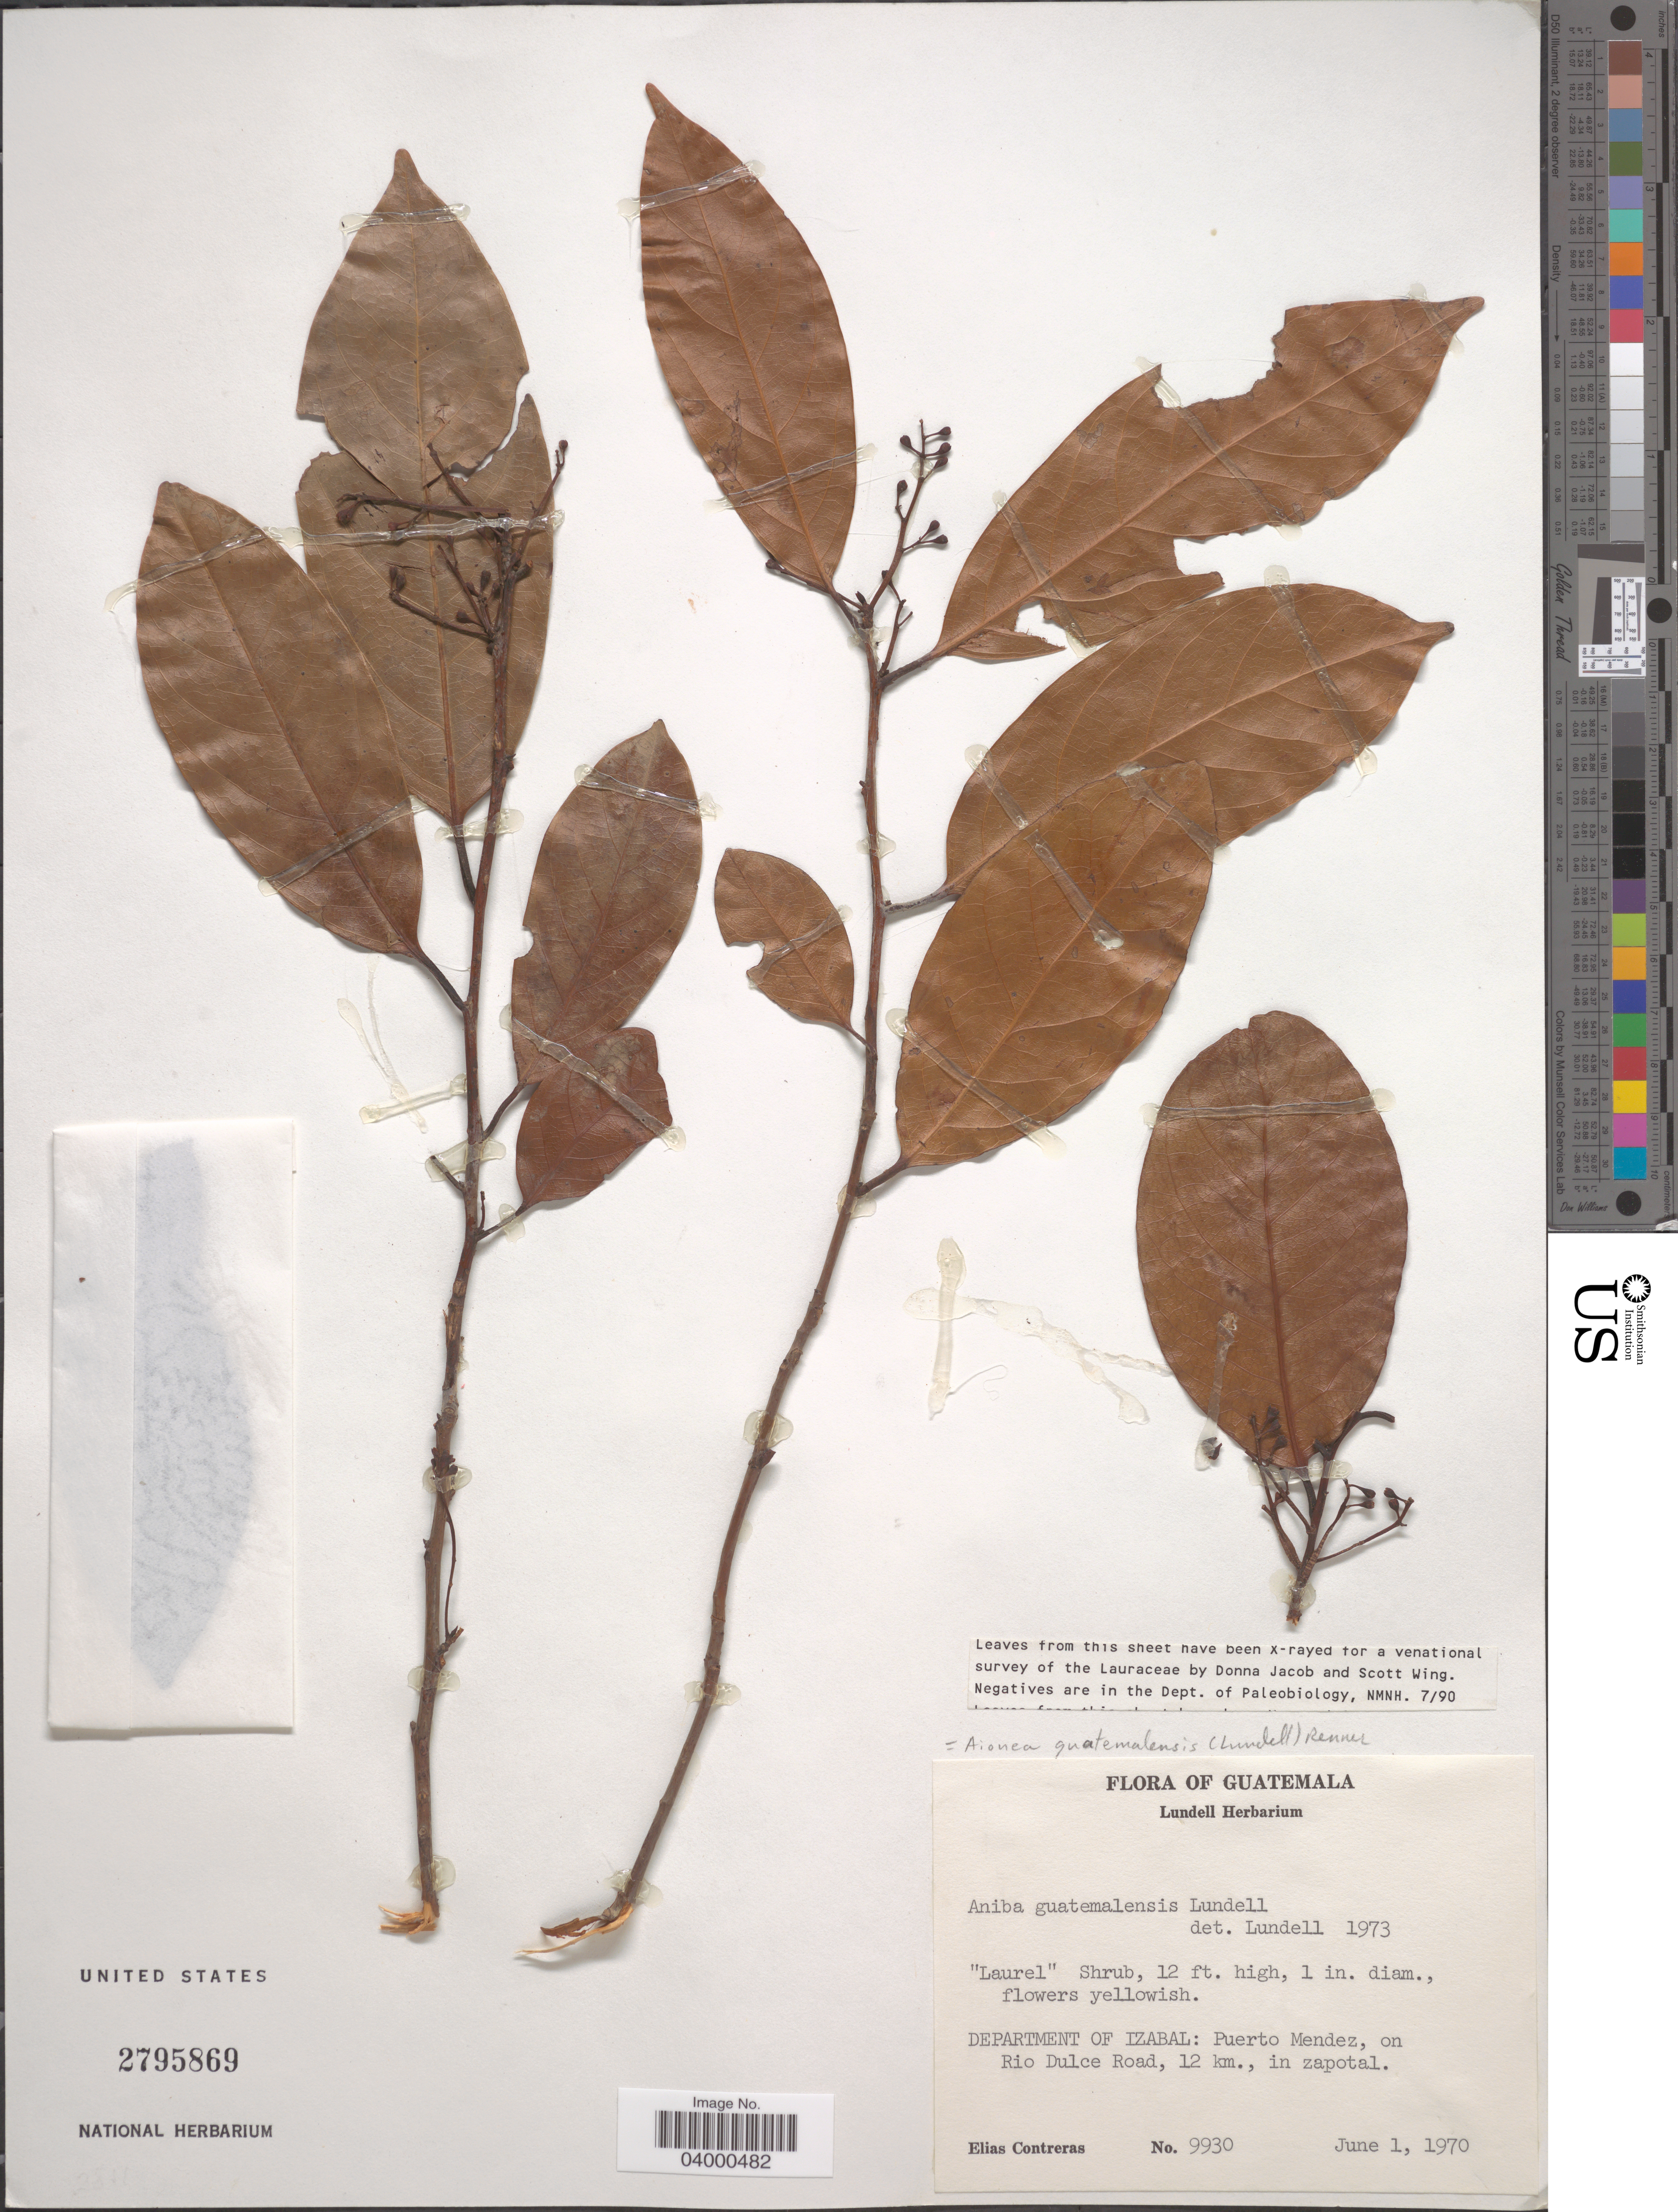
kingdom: Plantae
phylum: Tracheophyta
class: Magnoliopsida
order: Laurales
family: Lauraceae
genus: Aiouea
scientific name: Aiouea guatemalensis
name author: (Lundell) Renner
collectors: E. Contreras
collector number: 9930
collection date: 1970-06-01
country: Guatemala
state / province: Izabal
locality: Department of Izabal: Puerto Mendez, on Rio Dulce Road, 12 km., in zapotal.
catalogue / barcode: US 2795869